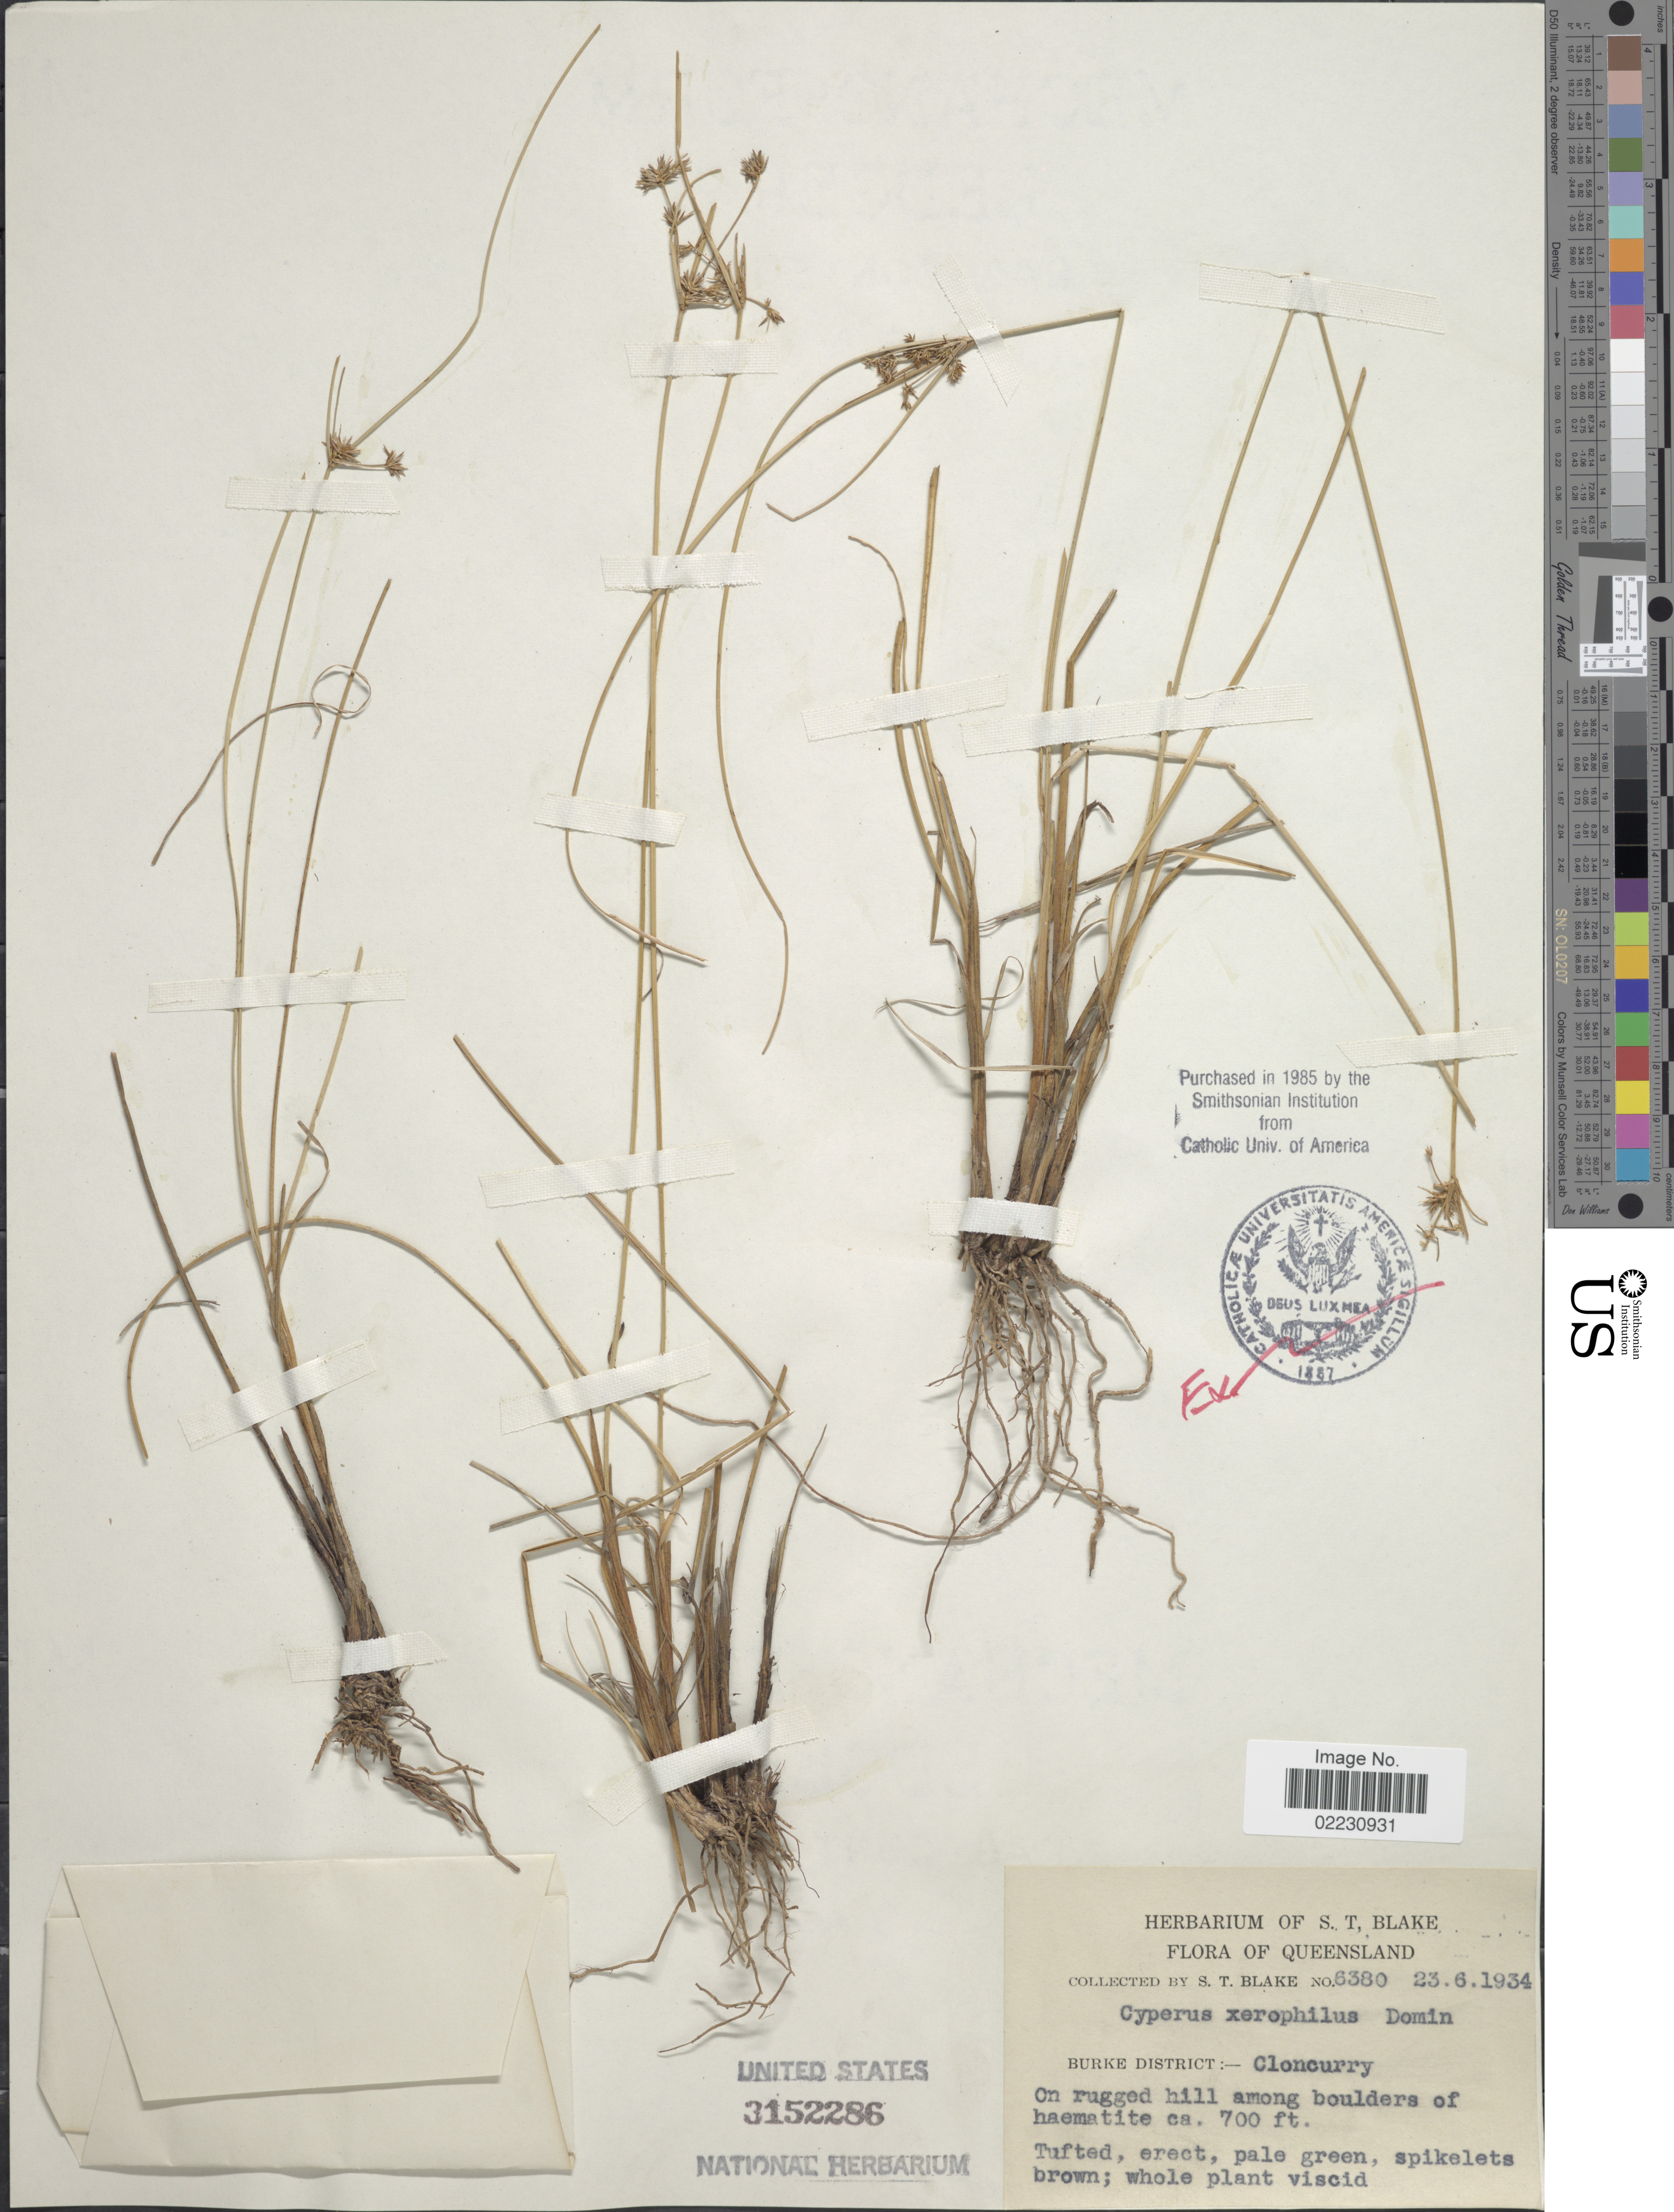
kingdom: Plantae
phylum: Tracheophyta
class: Liliopsida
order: Poales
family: Cyperaceae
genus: Cyperus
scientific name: Cyperus xerophilus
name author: Cherm.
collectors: S. T. Blake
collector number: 6380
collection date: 1934-06-23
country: Australia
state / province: Queensland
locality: Burke District, Cloncurry, among boulders of haematite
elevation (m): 213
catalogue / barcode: US 3152286